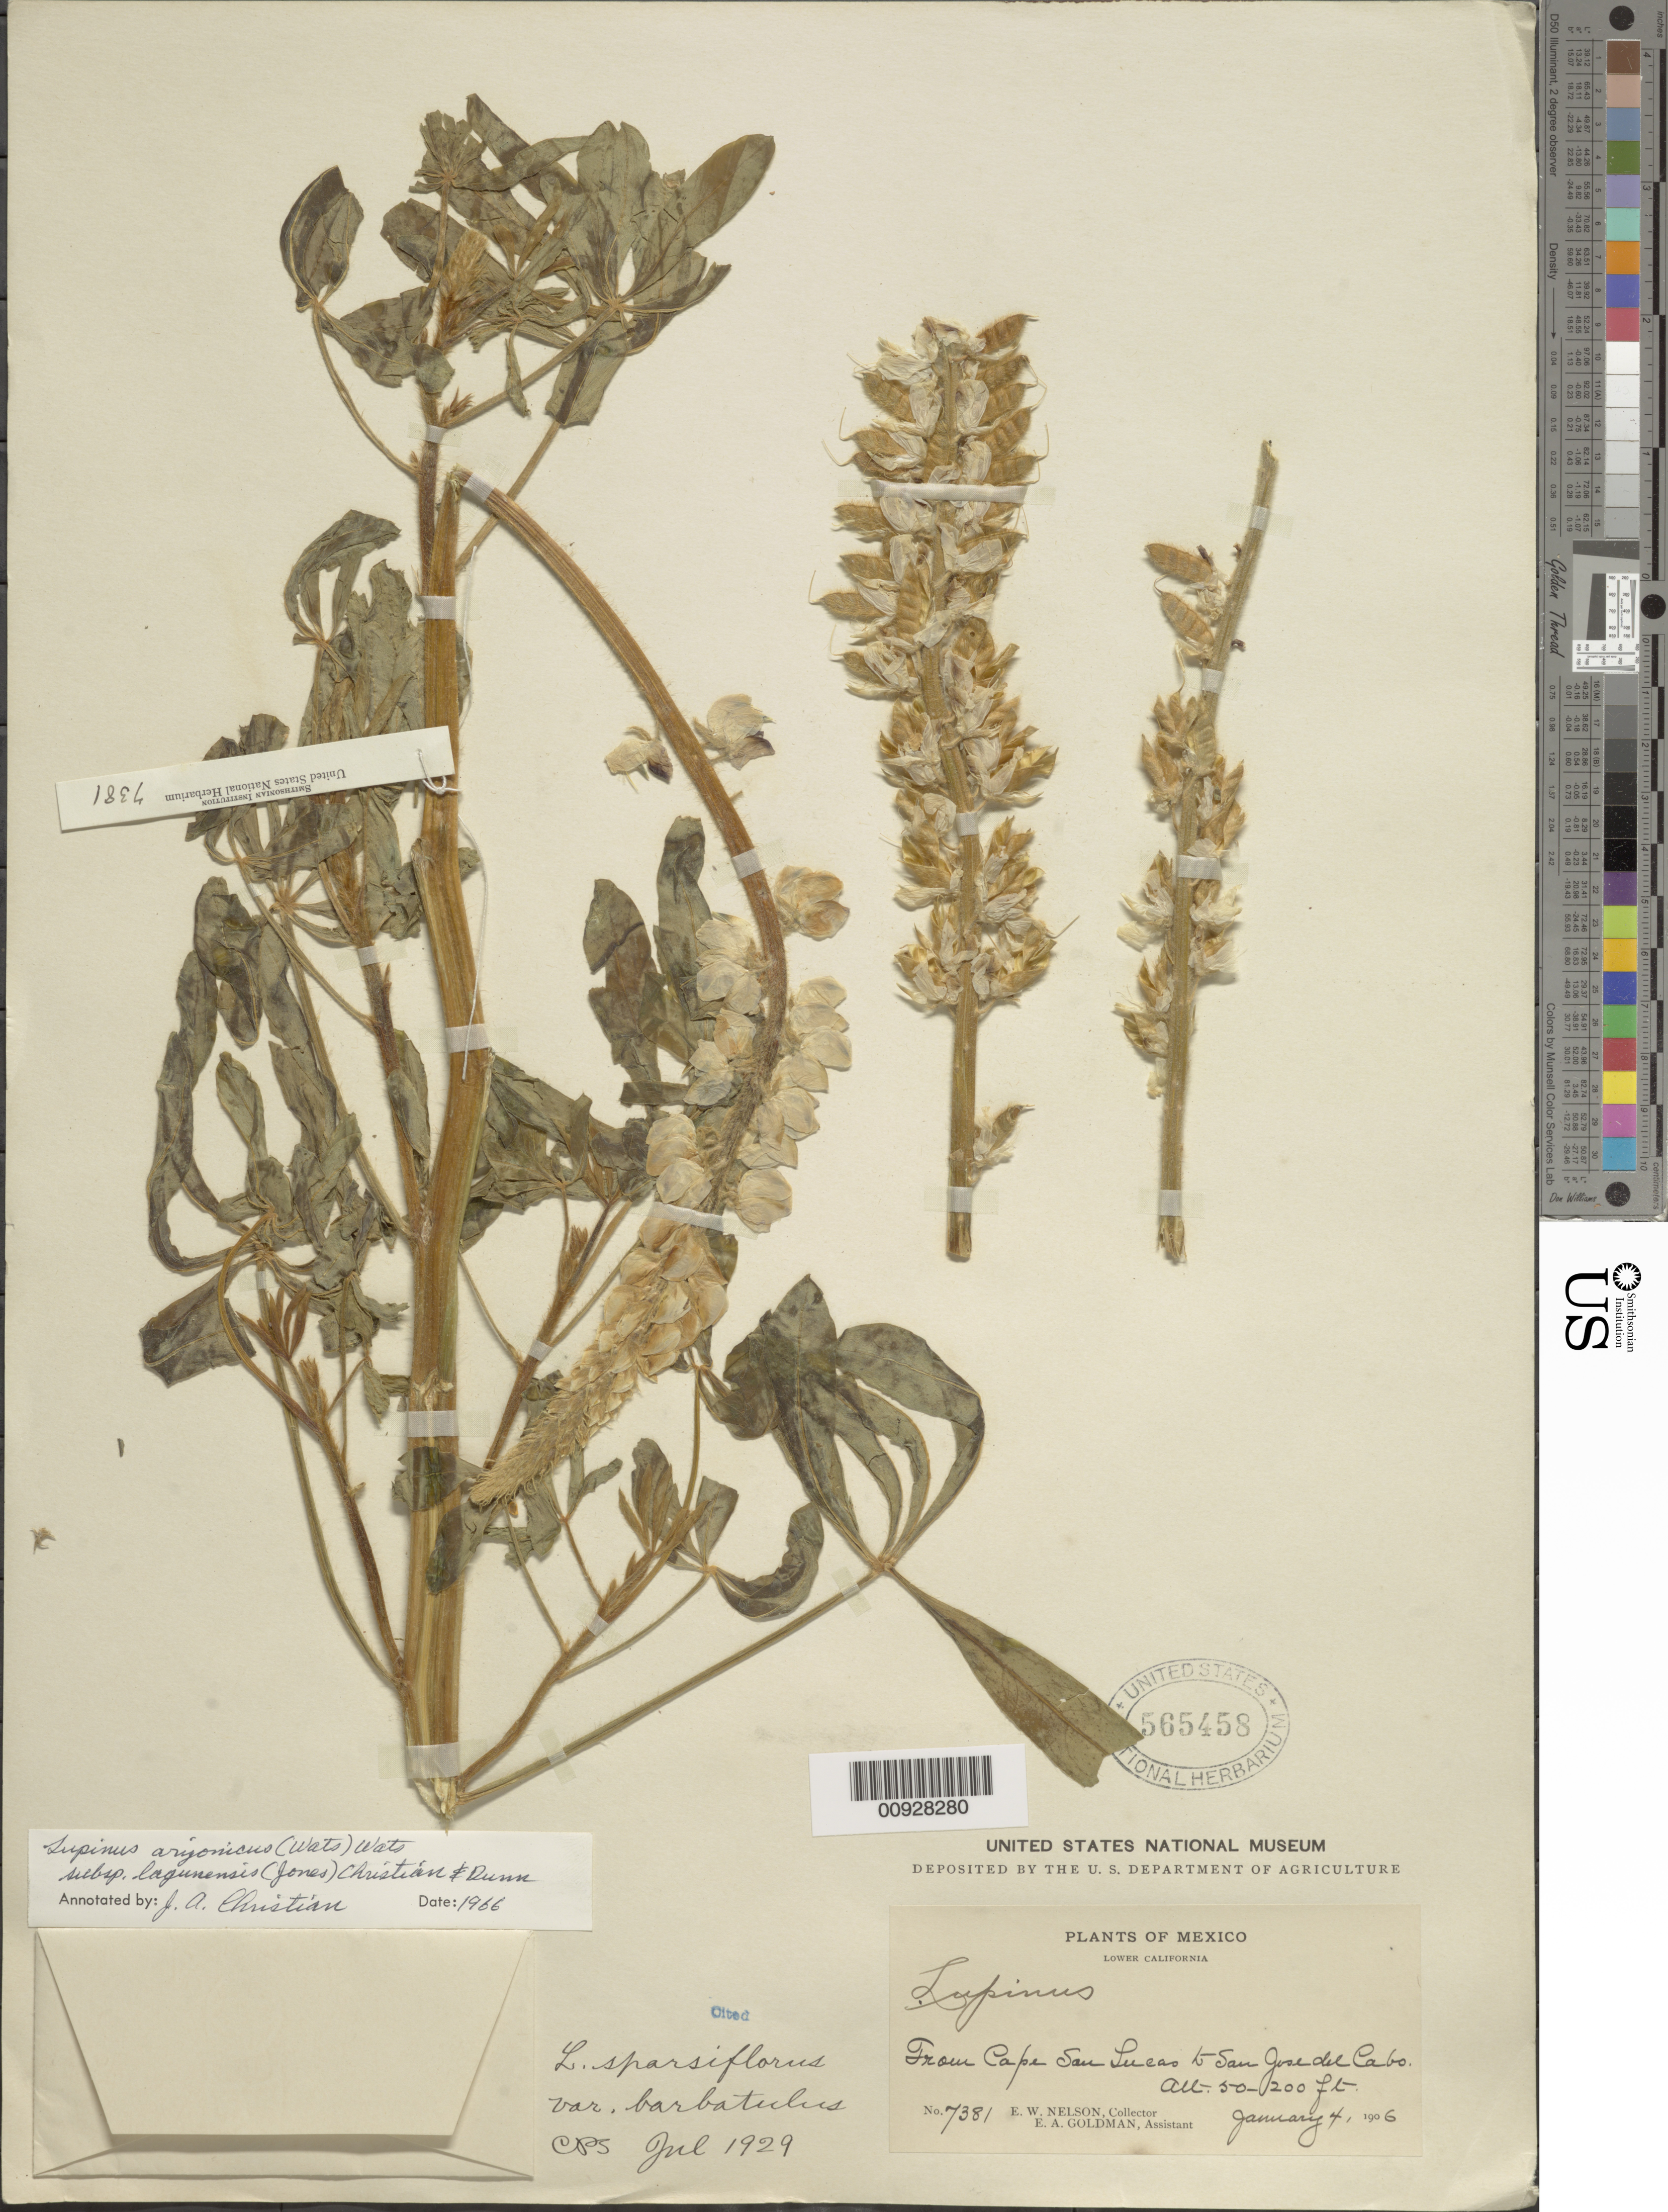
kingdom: Plantae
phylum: Tracheophyta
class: Magnoliopsida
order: Fabales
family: Fabaceae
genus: Lupinus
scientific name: Lupinus arizonicus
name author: (S. Watson) S. Watson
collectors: E. W. Nelson & E. A. Goldman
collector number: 7381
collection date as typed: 04 Jan 1906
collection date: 1906-01-04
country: Mexico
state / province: Baja California Sur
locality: From Cape San Lucas to San José del Cabo. Lower California.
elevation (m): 15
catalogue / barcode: US 565458